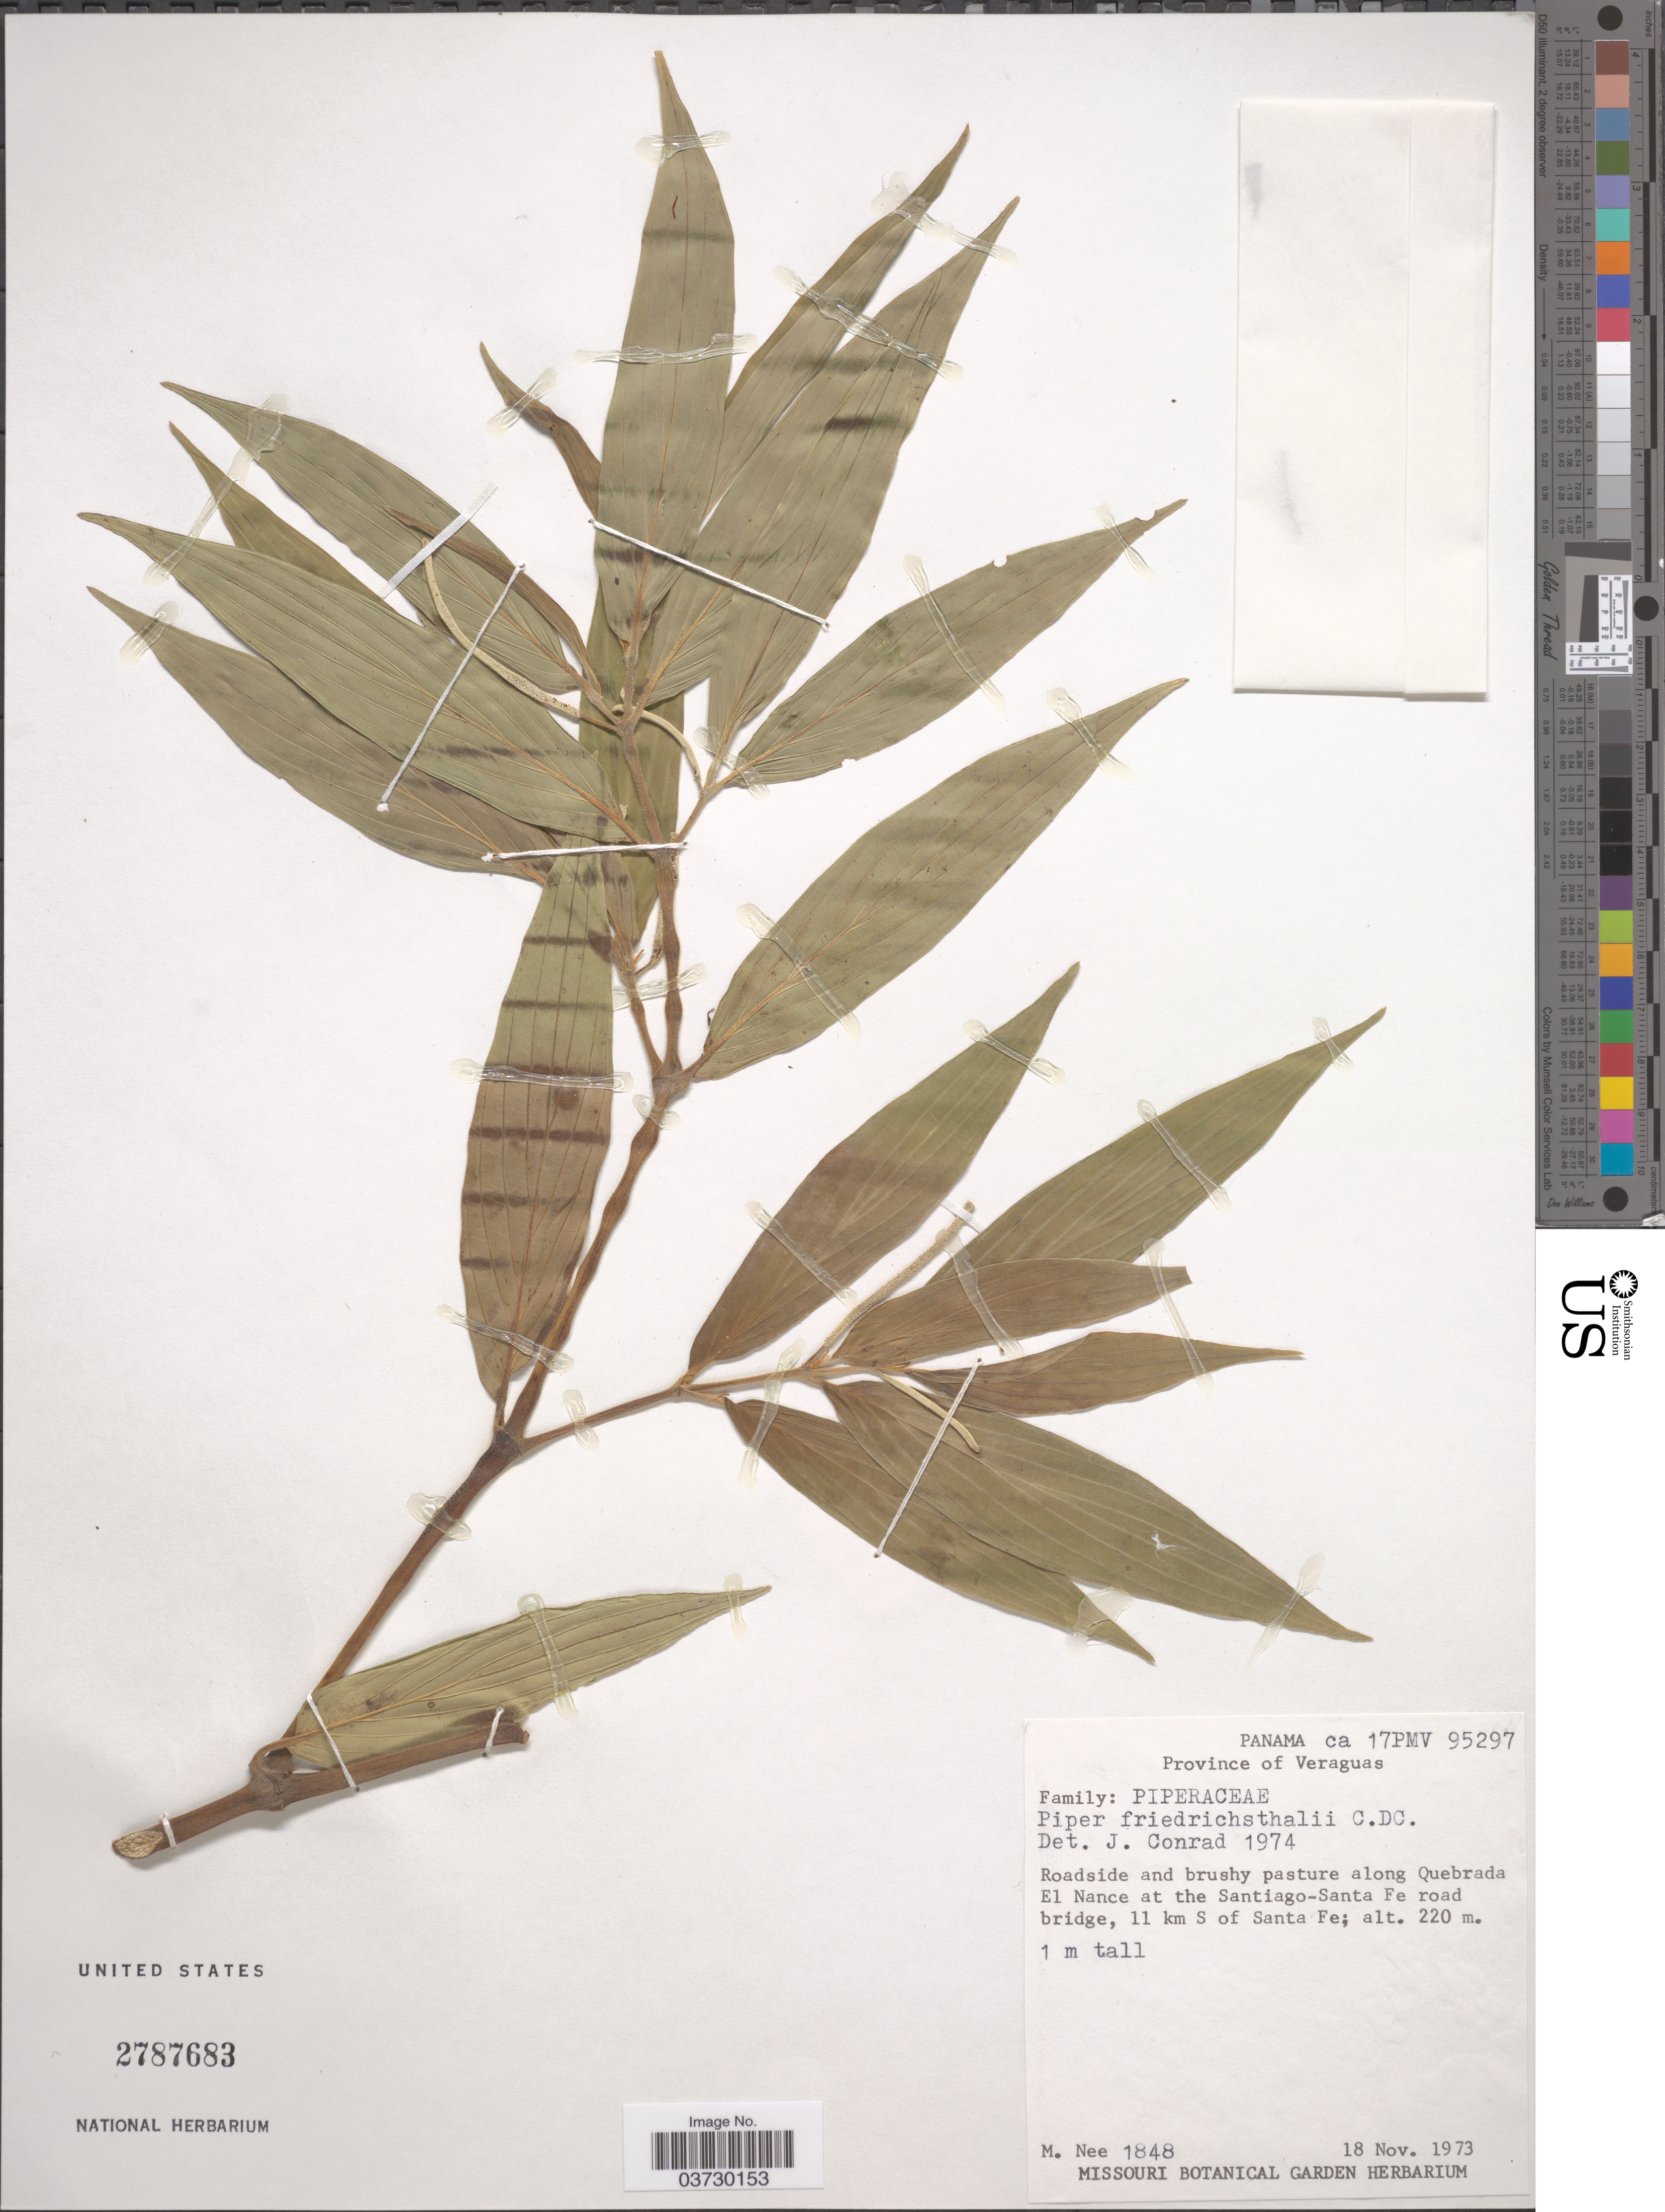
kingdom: Plantae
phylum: Tracheophyta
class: Magnoliopsida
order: Piperales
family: Piperaceae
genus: Piper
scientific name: Piper friedrichsthalii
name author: C. DC.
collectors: M. Nee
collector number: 1848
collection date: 1973-11-18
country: Panama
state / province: Veraguas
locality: Roadside and brushy pasture along Quebrada El Nance at the Santiago-Santa Fe road bridge, 11 km S of Santa Fe.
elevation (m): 220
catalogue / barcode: US 2787683